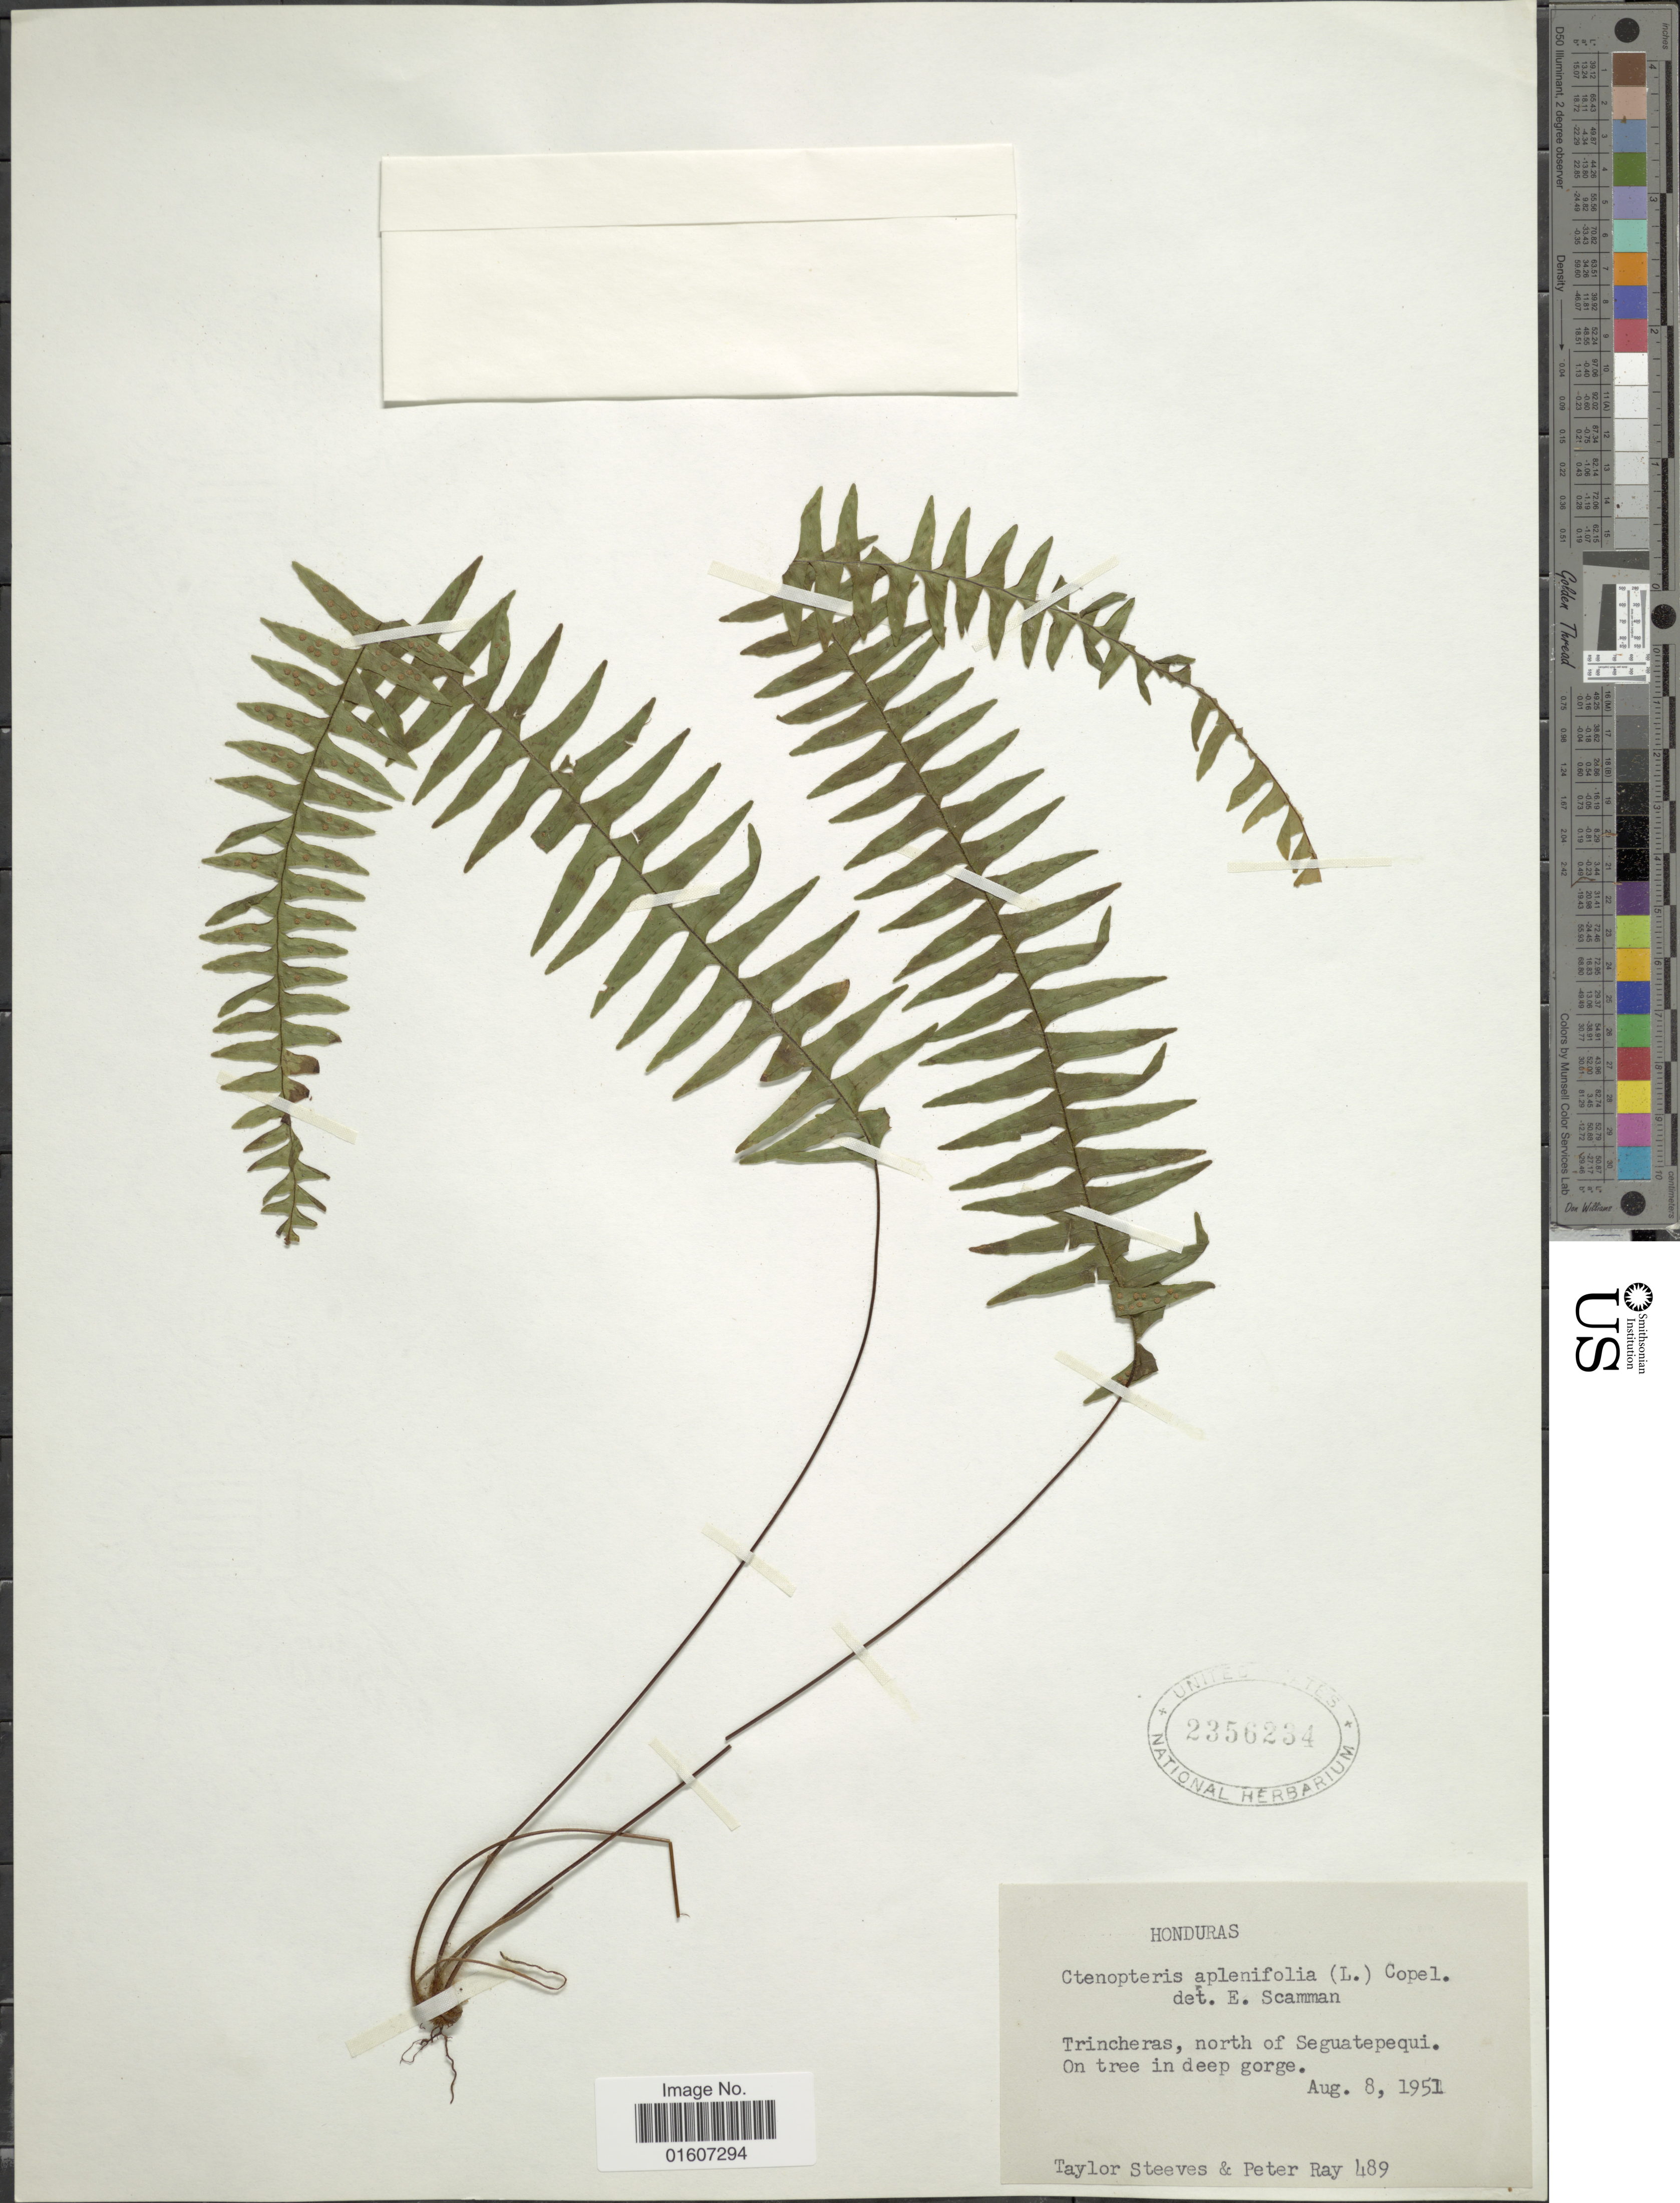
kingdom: Plantae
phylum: Tracheophyta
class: Polypodiopsida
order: Polypodiales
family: Polypodiaceae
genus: Terpsichore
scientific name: Terpsichore asplenifolia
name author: (L.) A.R. Sm.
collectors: T. Steeves & P. Ray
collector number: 489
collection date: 1951-08-08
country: Honduras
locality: Trincheras, north of Seguetepequi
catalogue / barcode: US 2356234